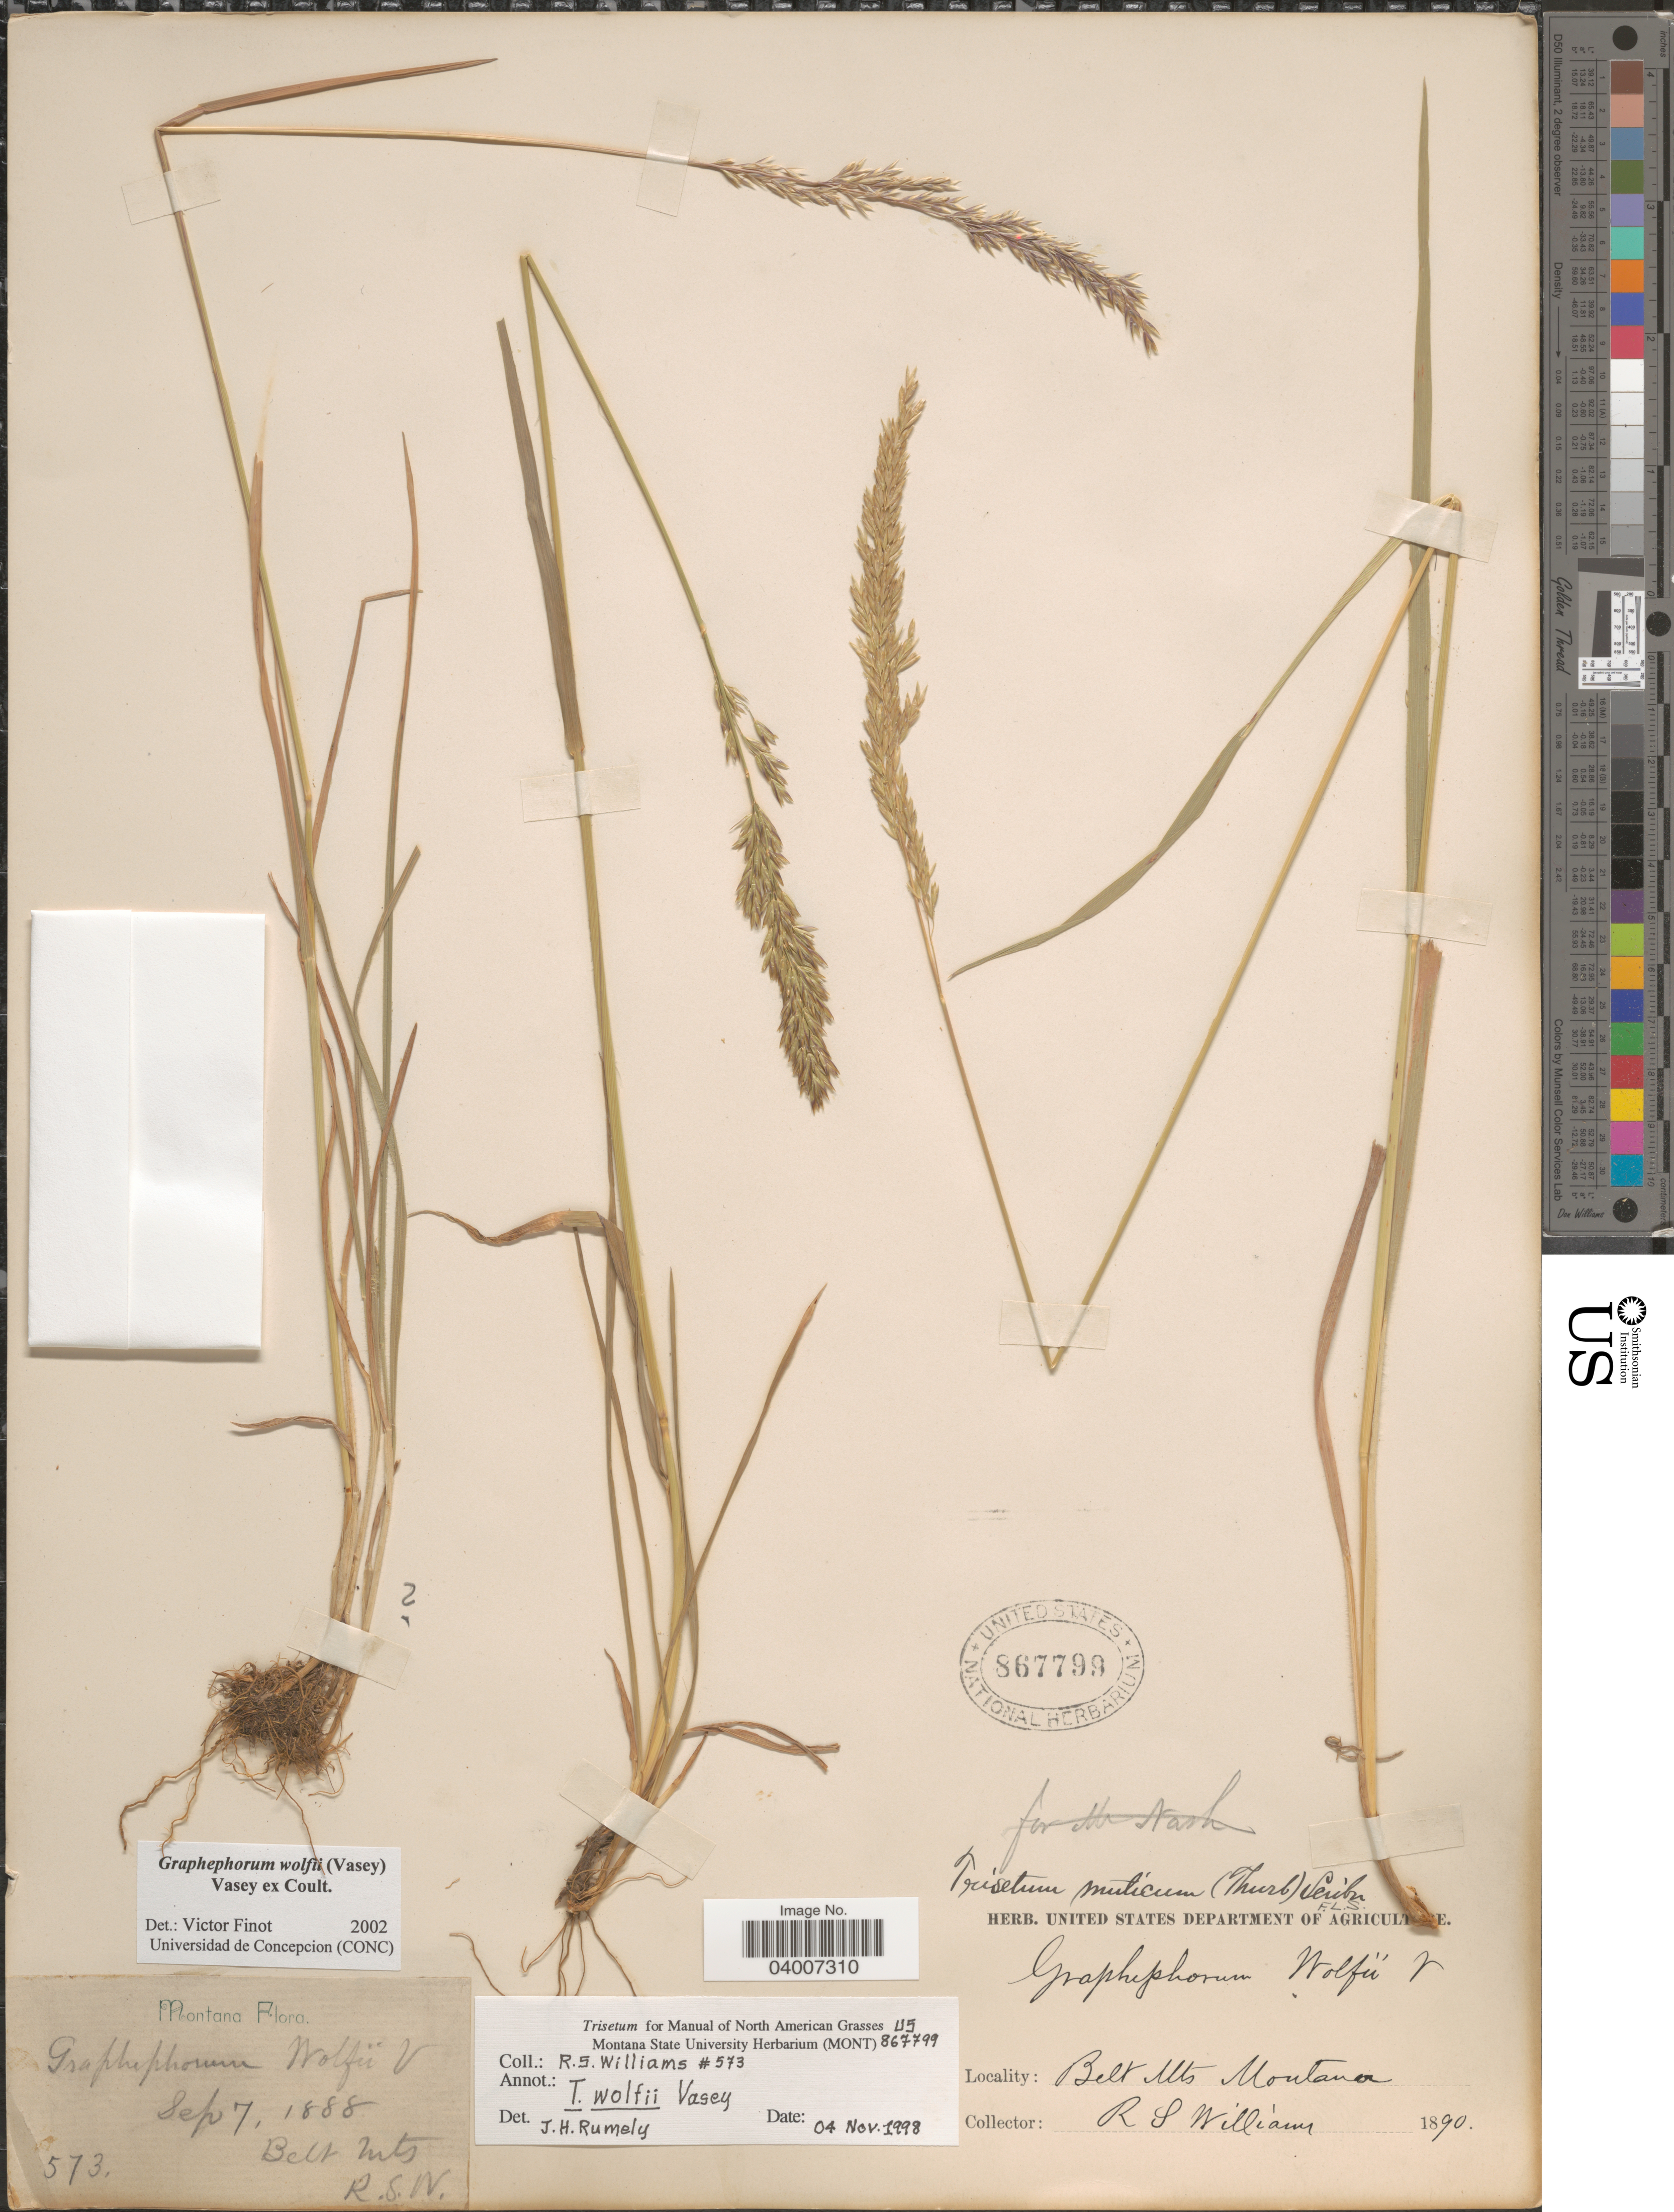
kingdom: Plantae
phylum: Tracheophyta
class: Liliopsida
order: Poales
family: Poaceae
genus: Graphephorum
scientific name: Graphephorum wolfii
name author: (E. Fourn.) Vasey ex Coult.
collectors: R. S. Williams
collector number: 573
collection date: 1888-09-07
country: United States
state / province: Montana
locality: Belt Mts.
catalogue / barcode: US 867799